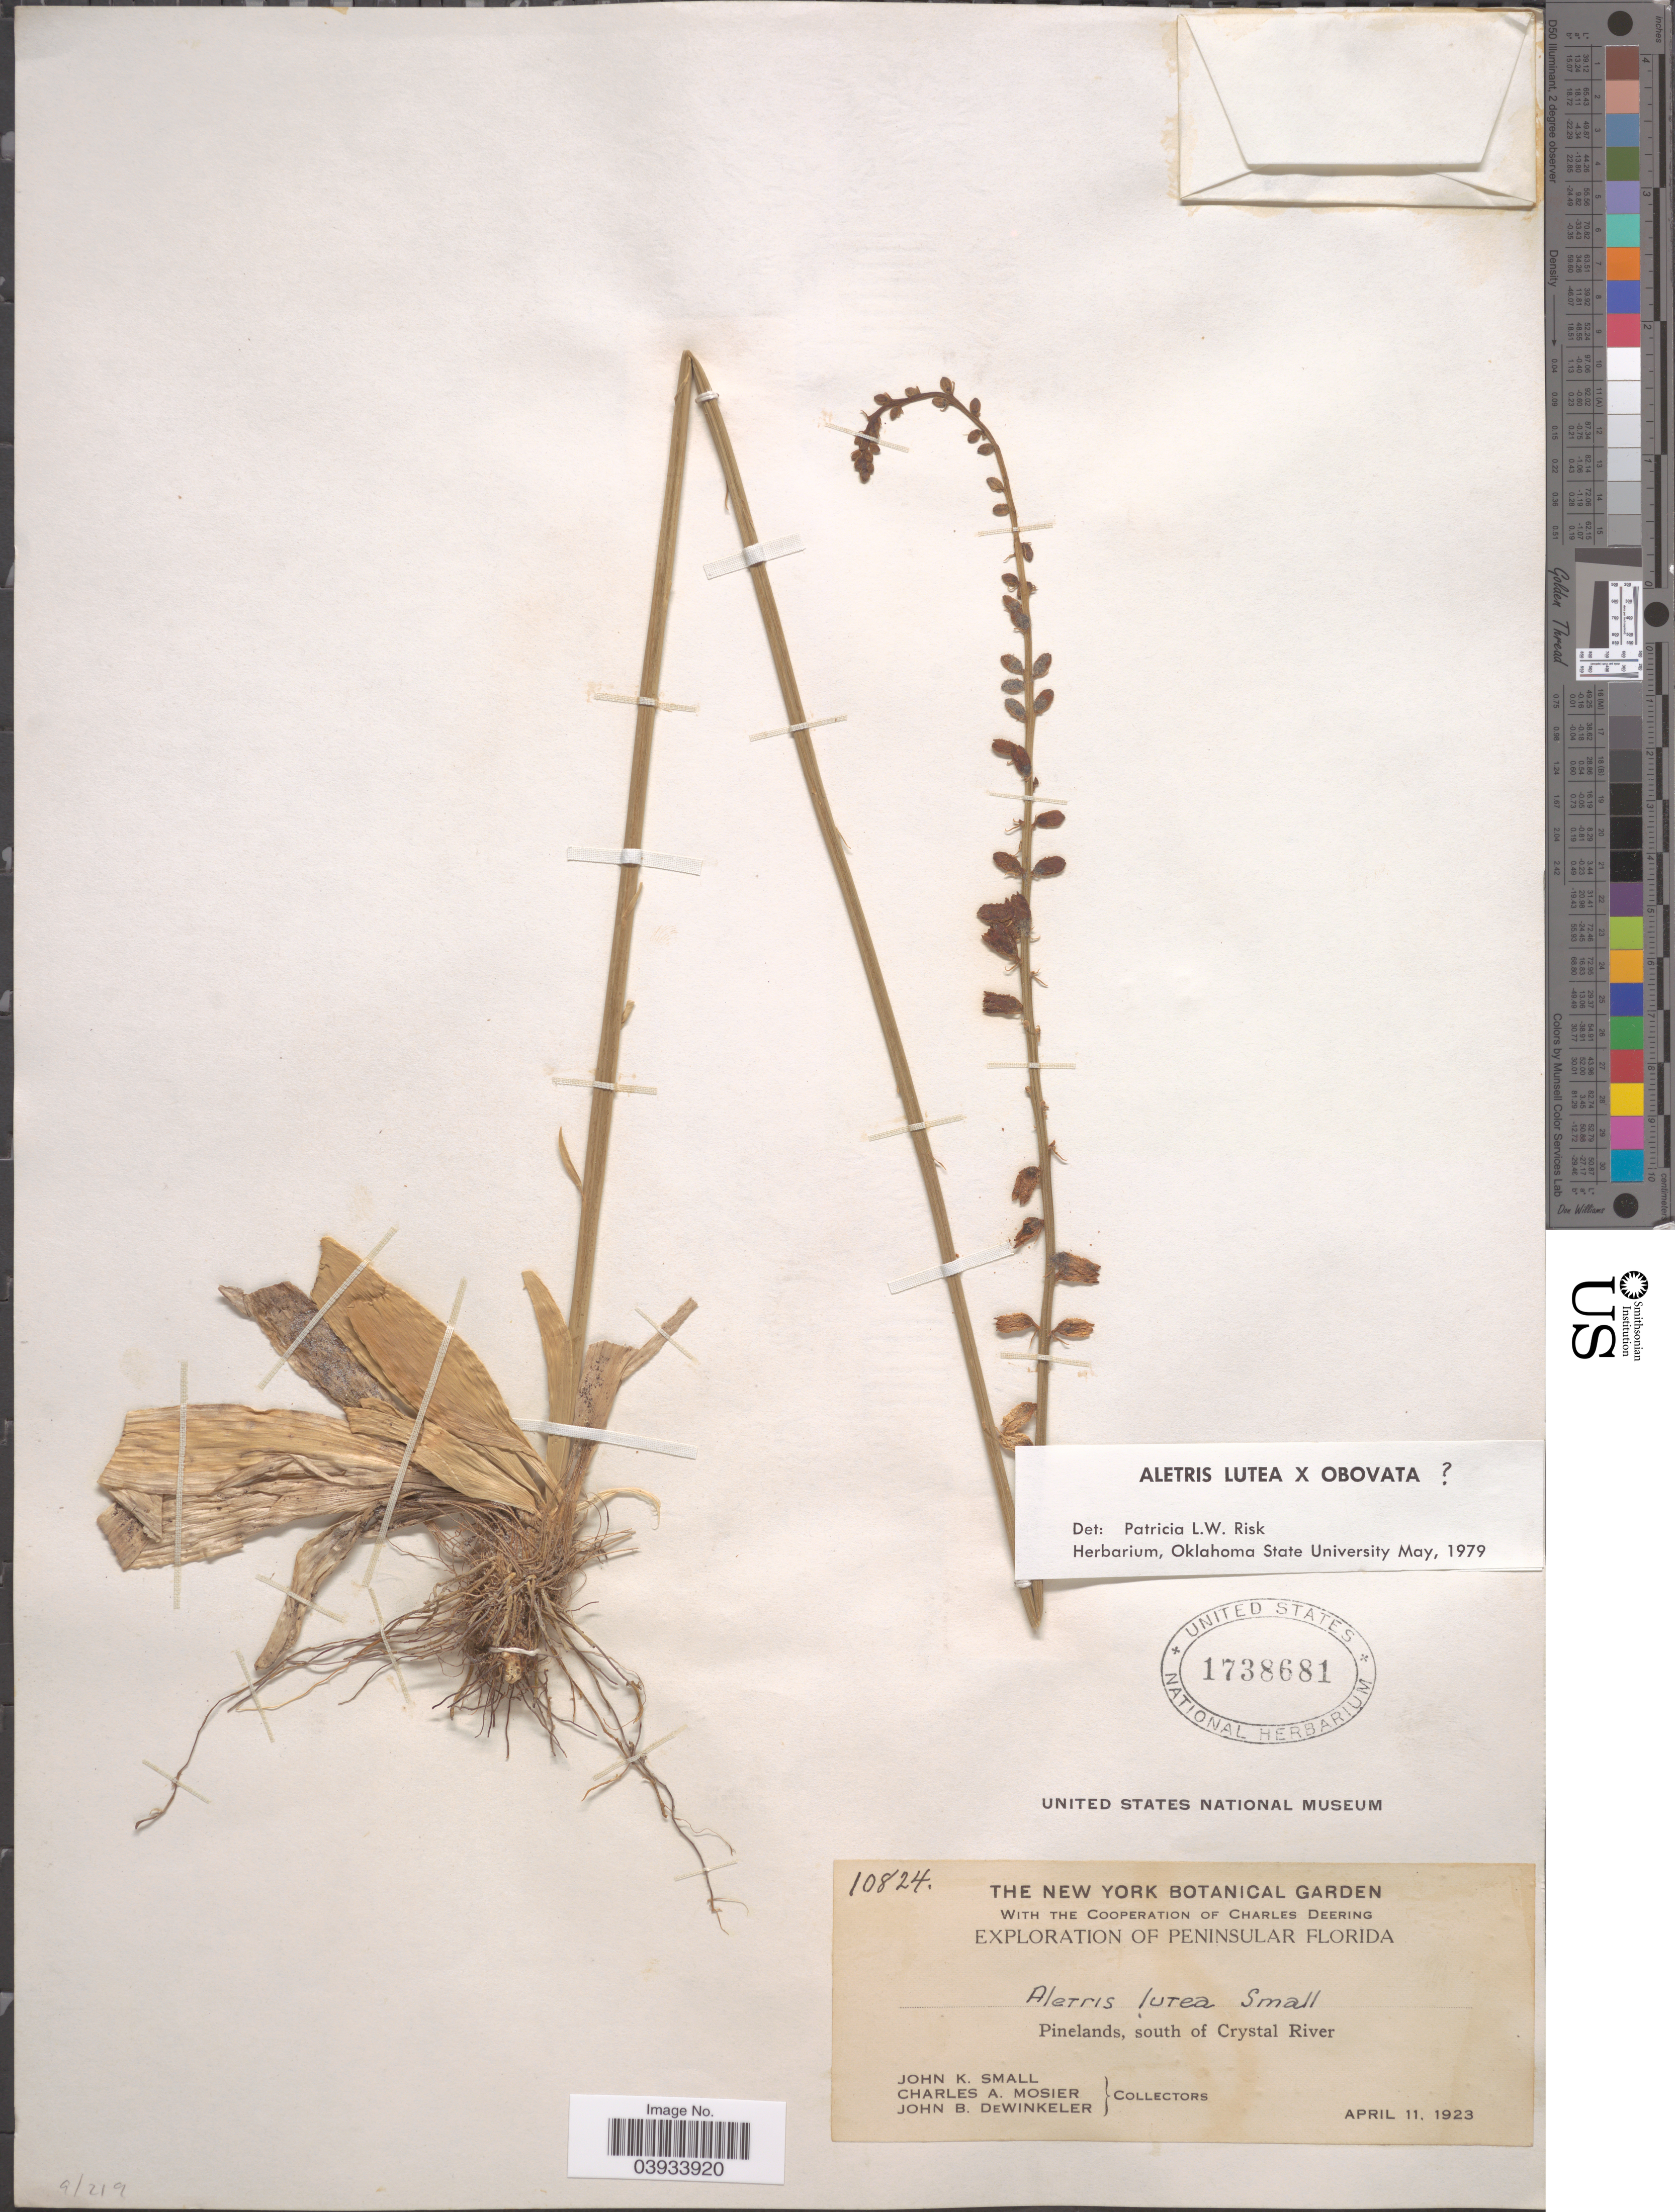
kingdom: Plantae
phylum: Tracheophyta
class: Liliopsida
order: Dioscoreales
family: Nartheciaceae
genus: Aletris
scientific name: Aletris lutea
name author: Small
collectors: J. K. Small, C. A. Mosier & J. B. Dewinkeler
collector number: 10824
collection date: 1923-04-11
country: United States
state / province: Florida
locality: Peninsular Florida. Pinelands, south of Crystal River.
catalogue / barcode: US 1738681